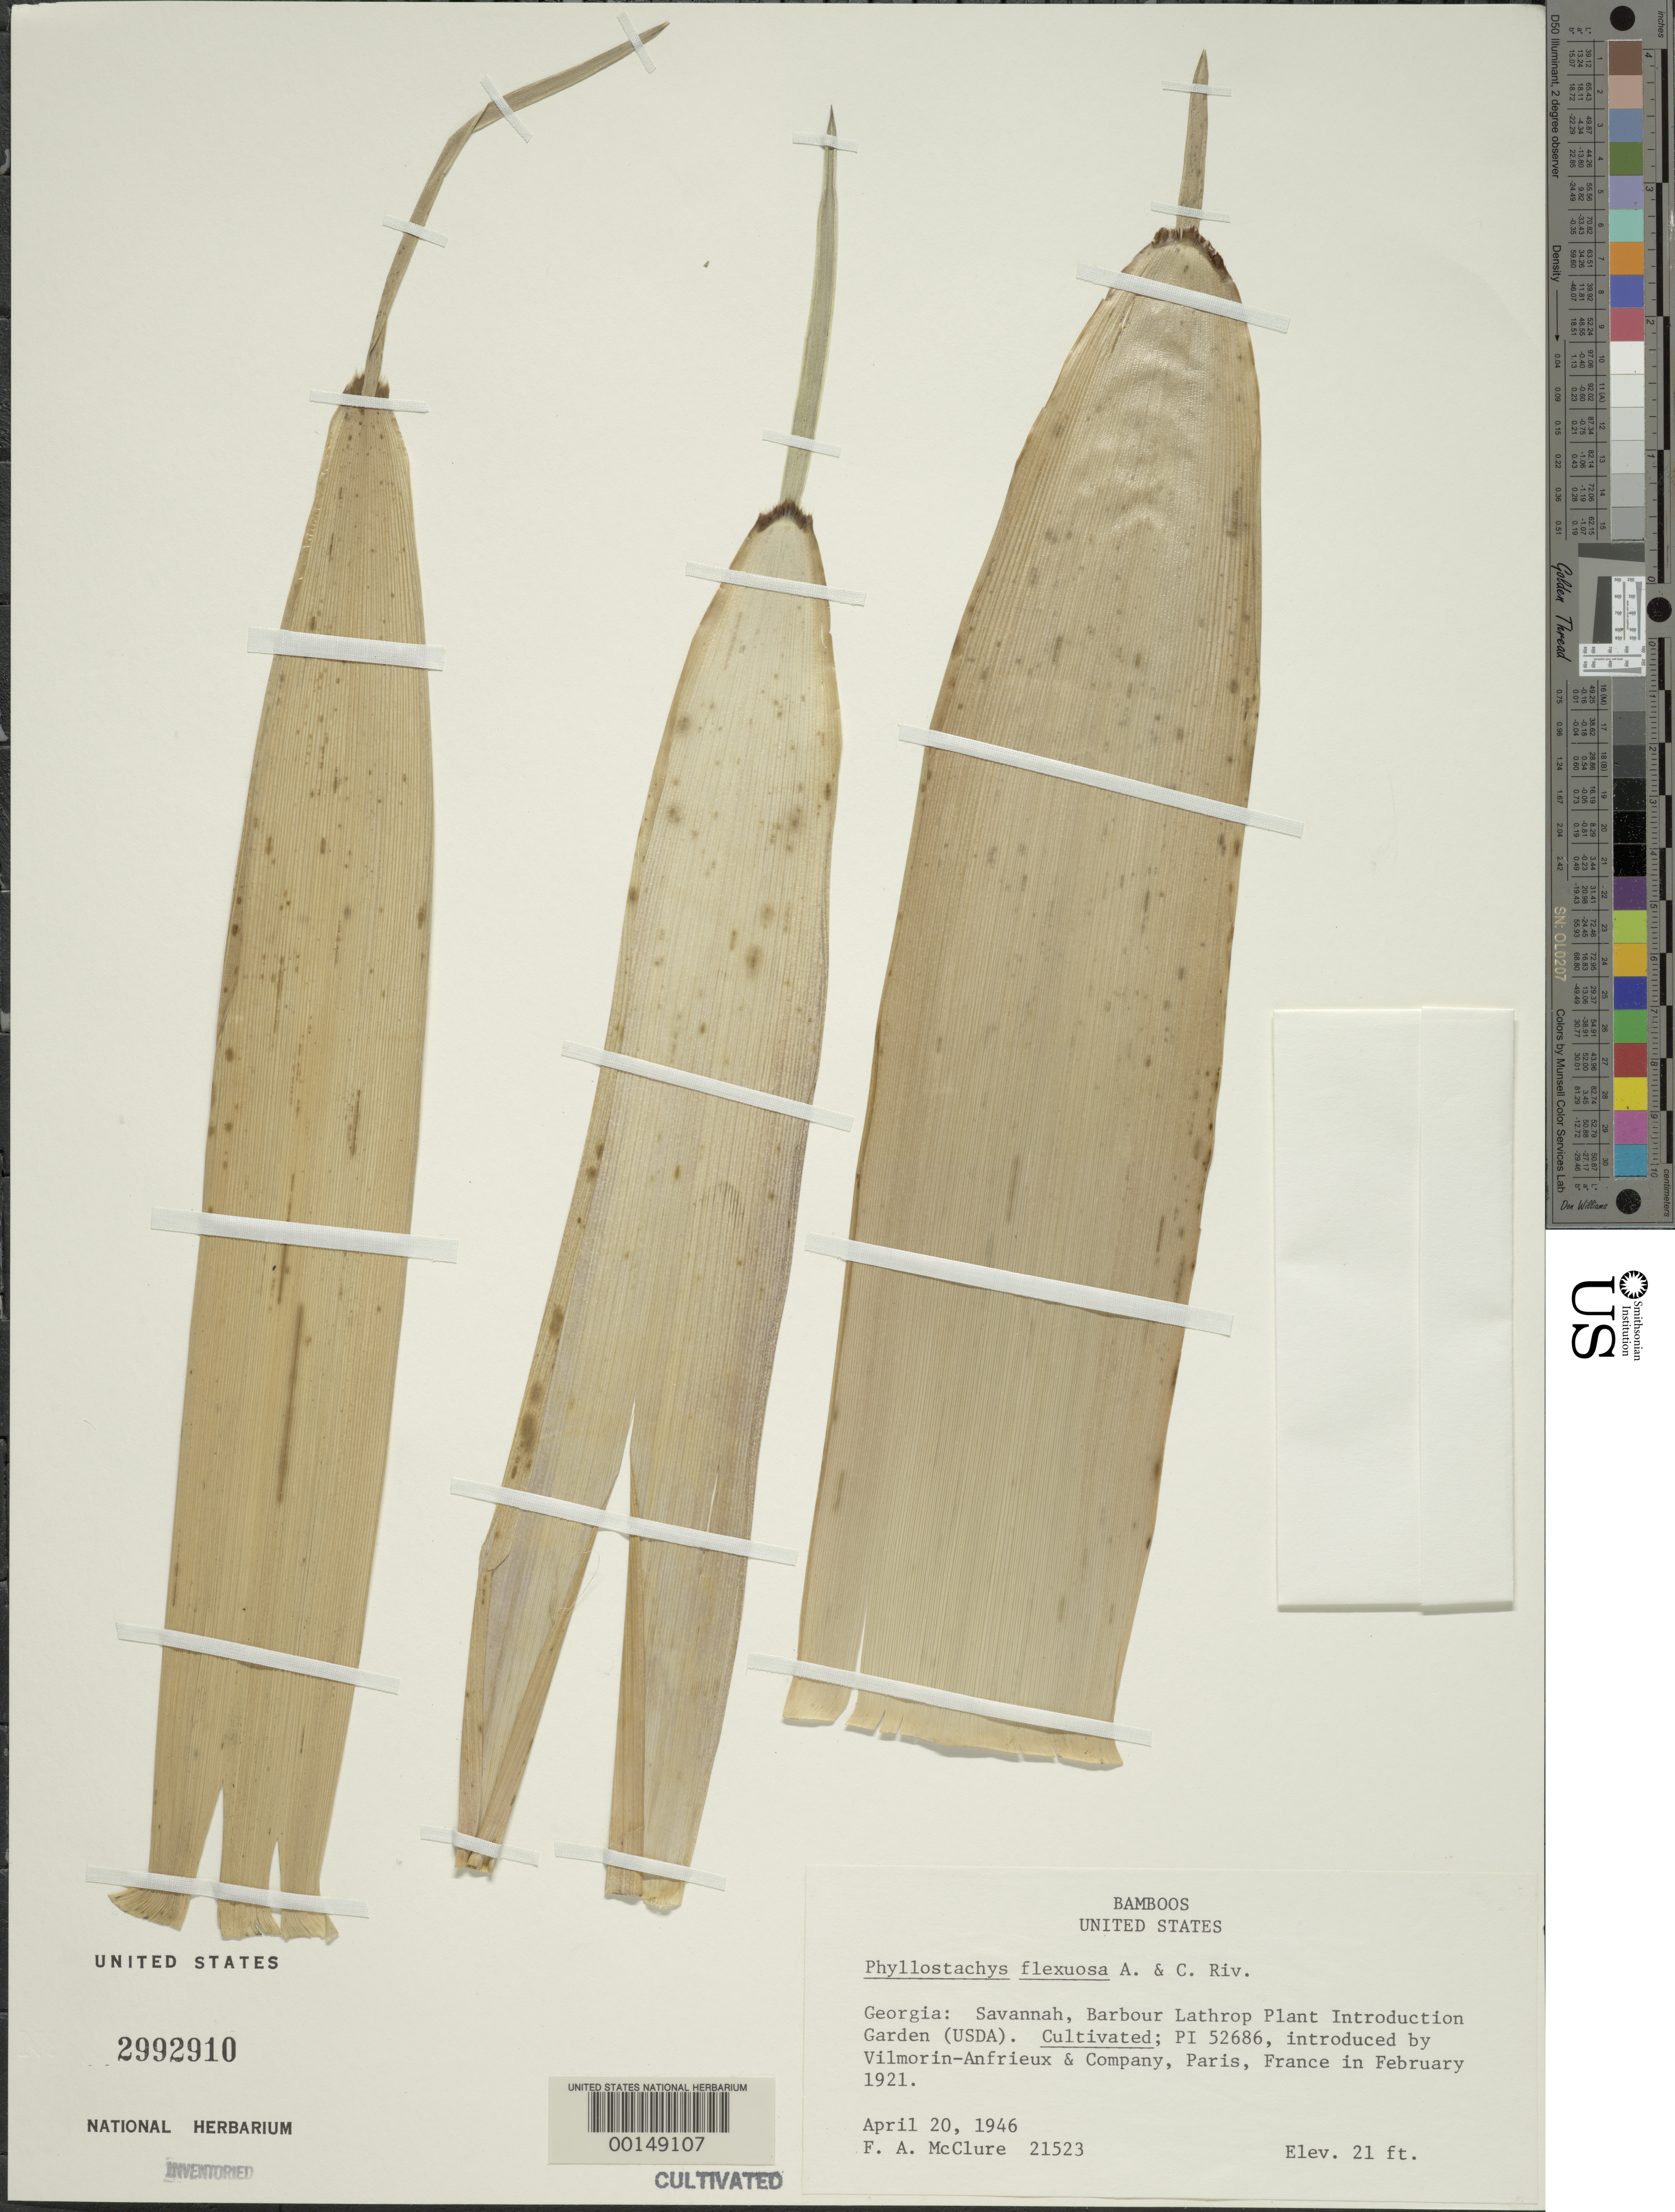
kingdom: Plantae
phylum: Tracheophyta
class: Liliopsida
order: Poales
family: Poaceae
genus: Phyllostachys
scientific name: Phyllostachys flexuosa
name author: Rivière & C. Rivière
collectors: F. A. McClure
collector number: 21523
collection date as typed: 20 Apr 1946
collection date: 1946-04-20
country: United States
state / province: Georgia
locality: Savannah, barbour lathrop p.i. garden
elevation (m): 6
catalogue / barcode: US 2992910